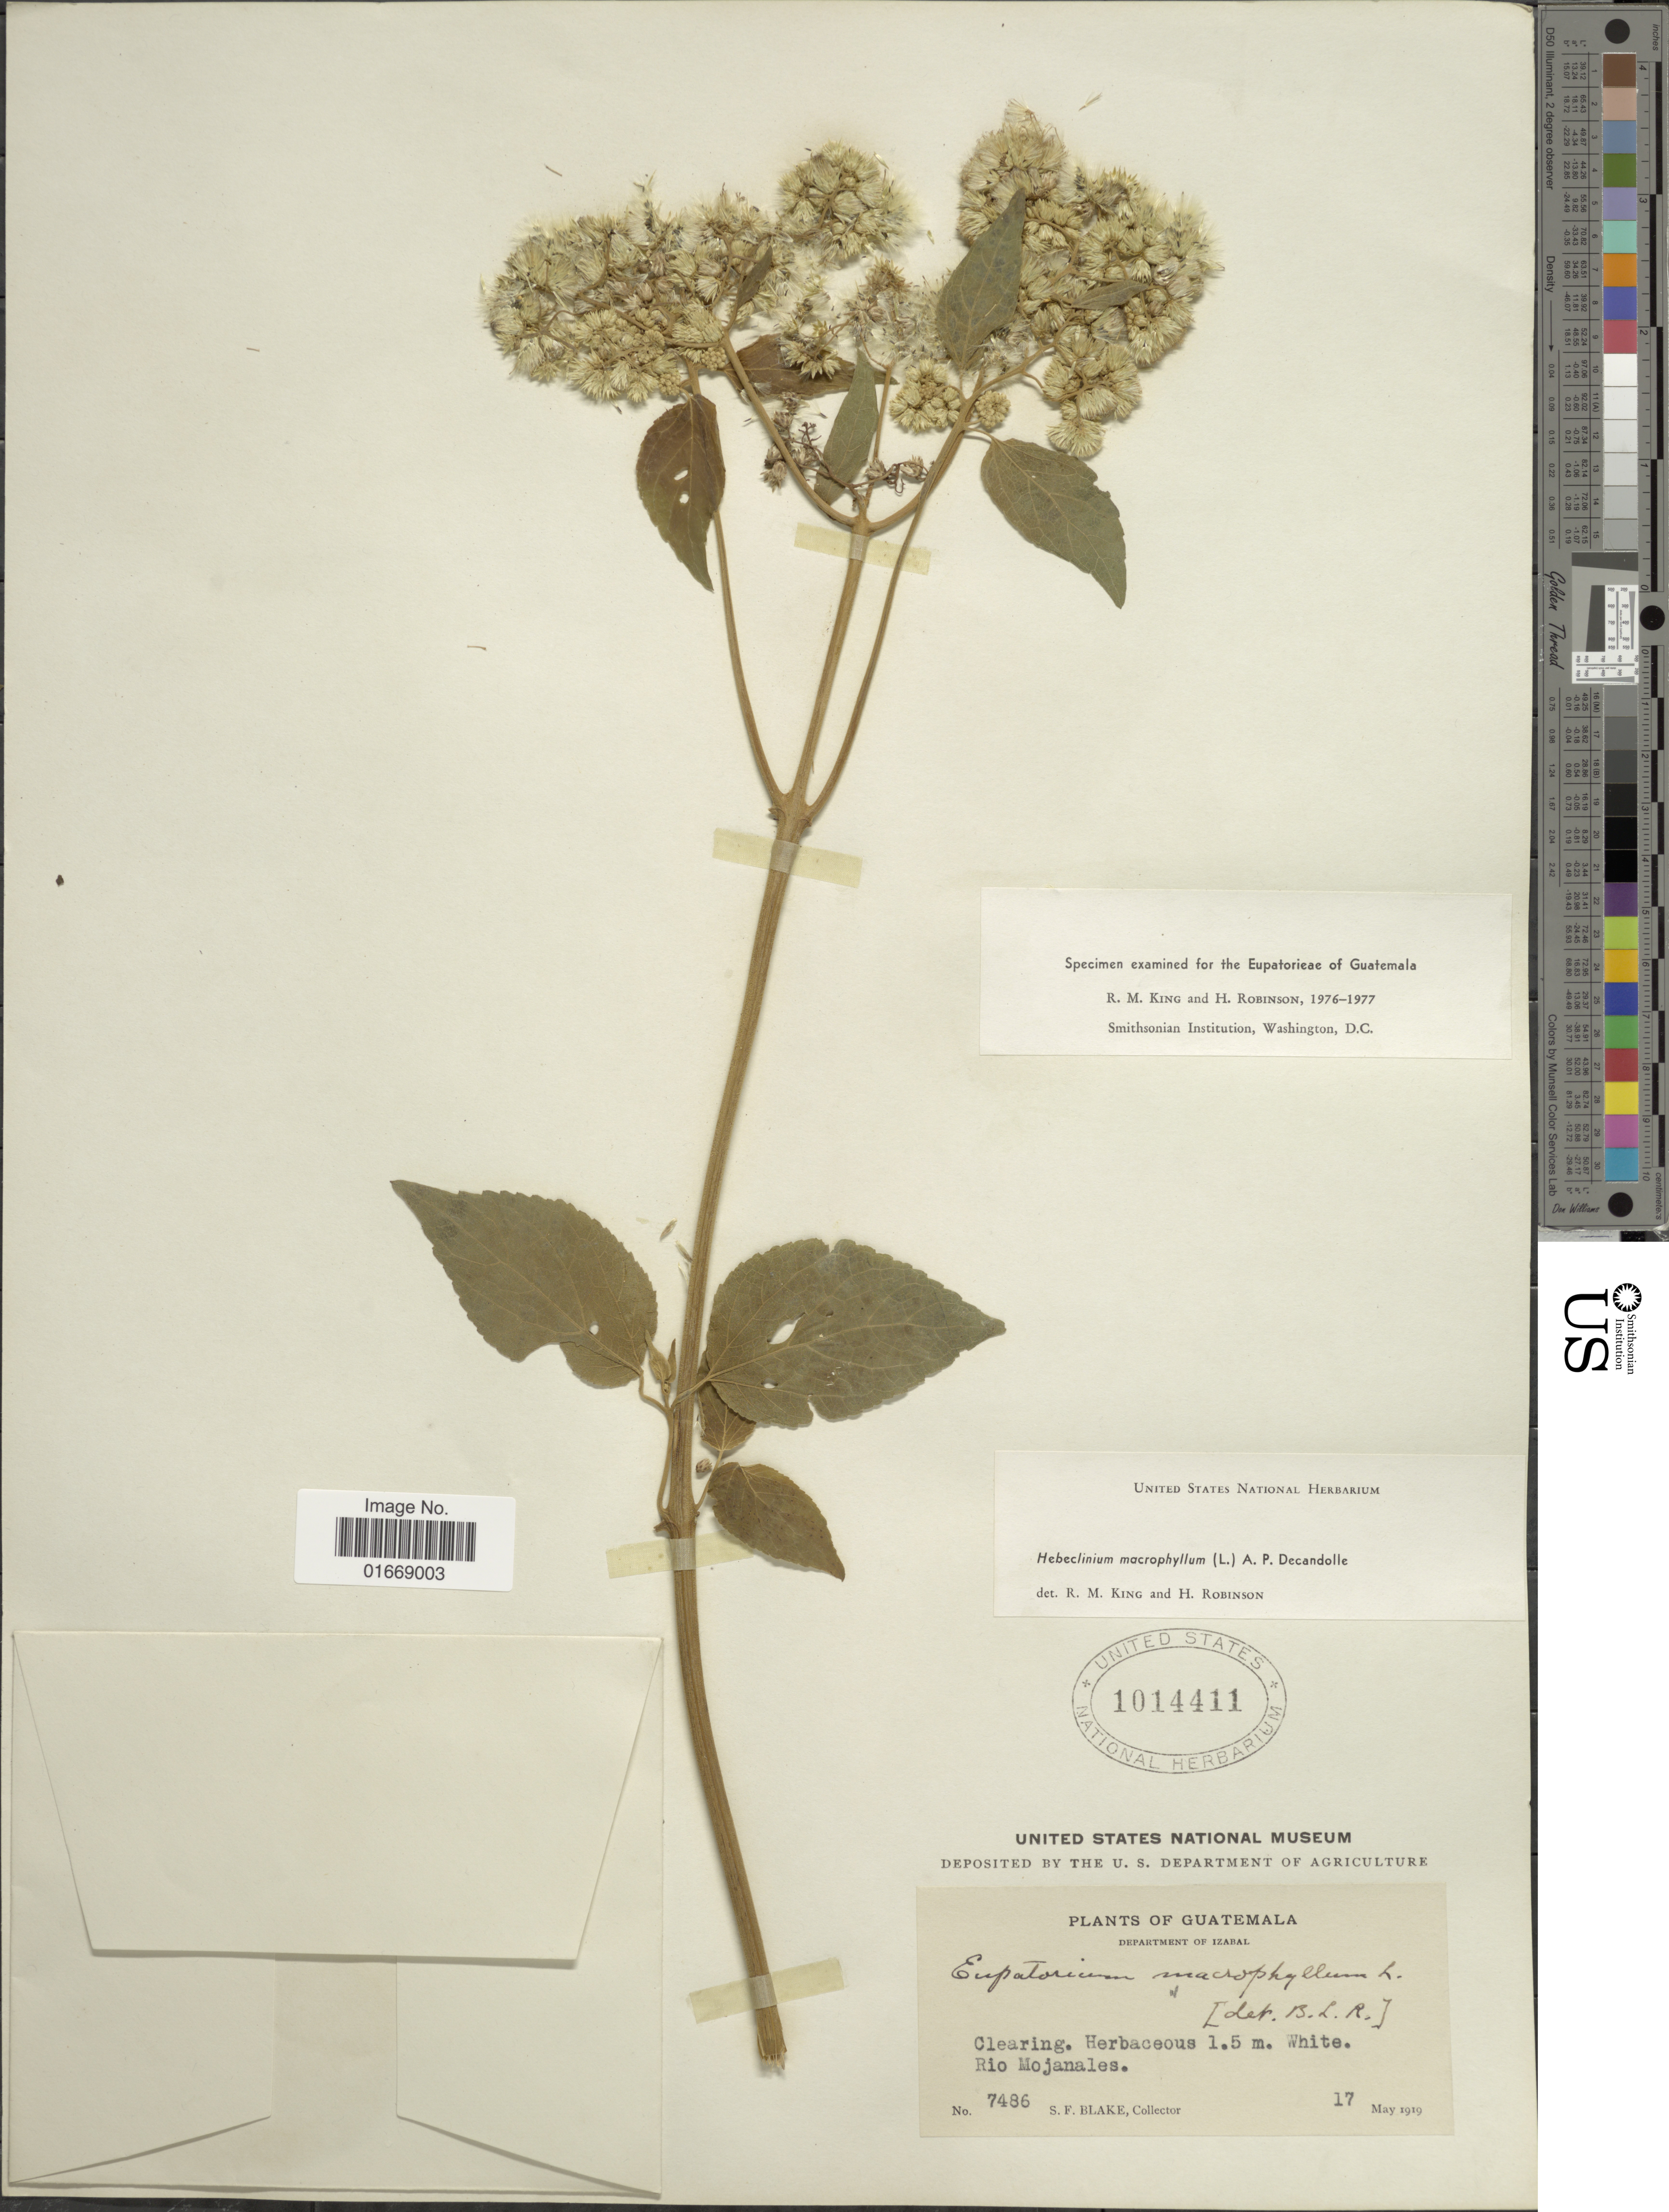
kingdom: Plantae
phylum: Tracheophyta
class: Magnoliopsida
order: Asterales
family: Asteraceae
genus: Hebeclinium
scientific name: Hebeclinium macrophyllum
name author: (L.) DC.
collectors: S. Blake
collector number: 7486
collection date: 1919-05-17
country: Guatemala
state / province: Izabal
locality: Rio Mojanales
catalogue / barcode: US 1014411